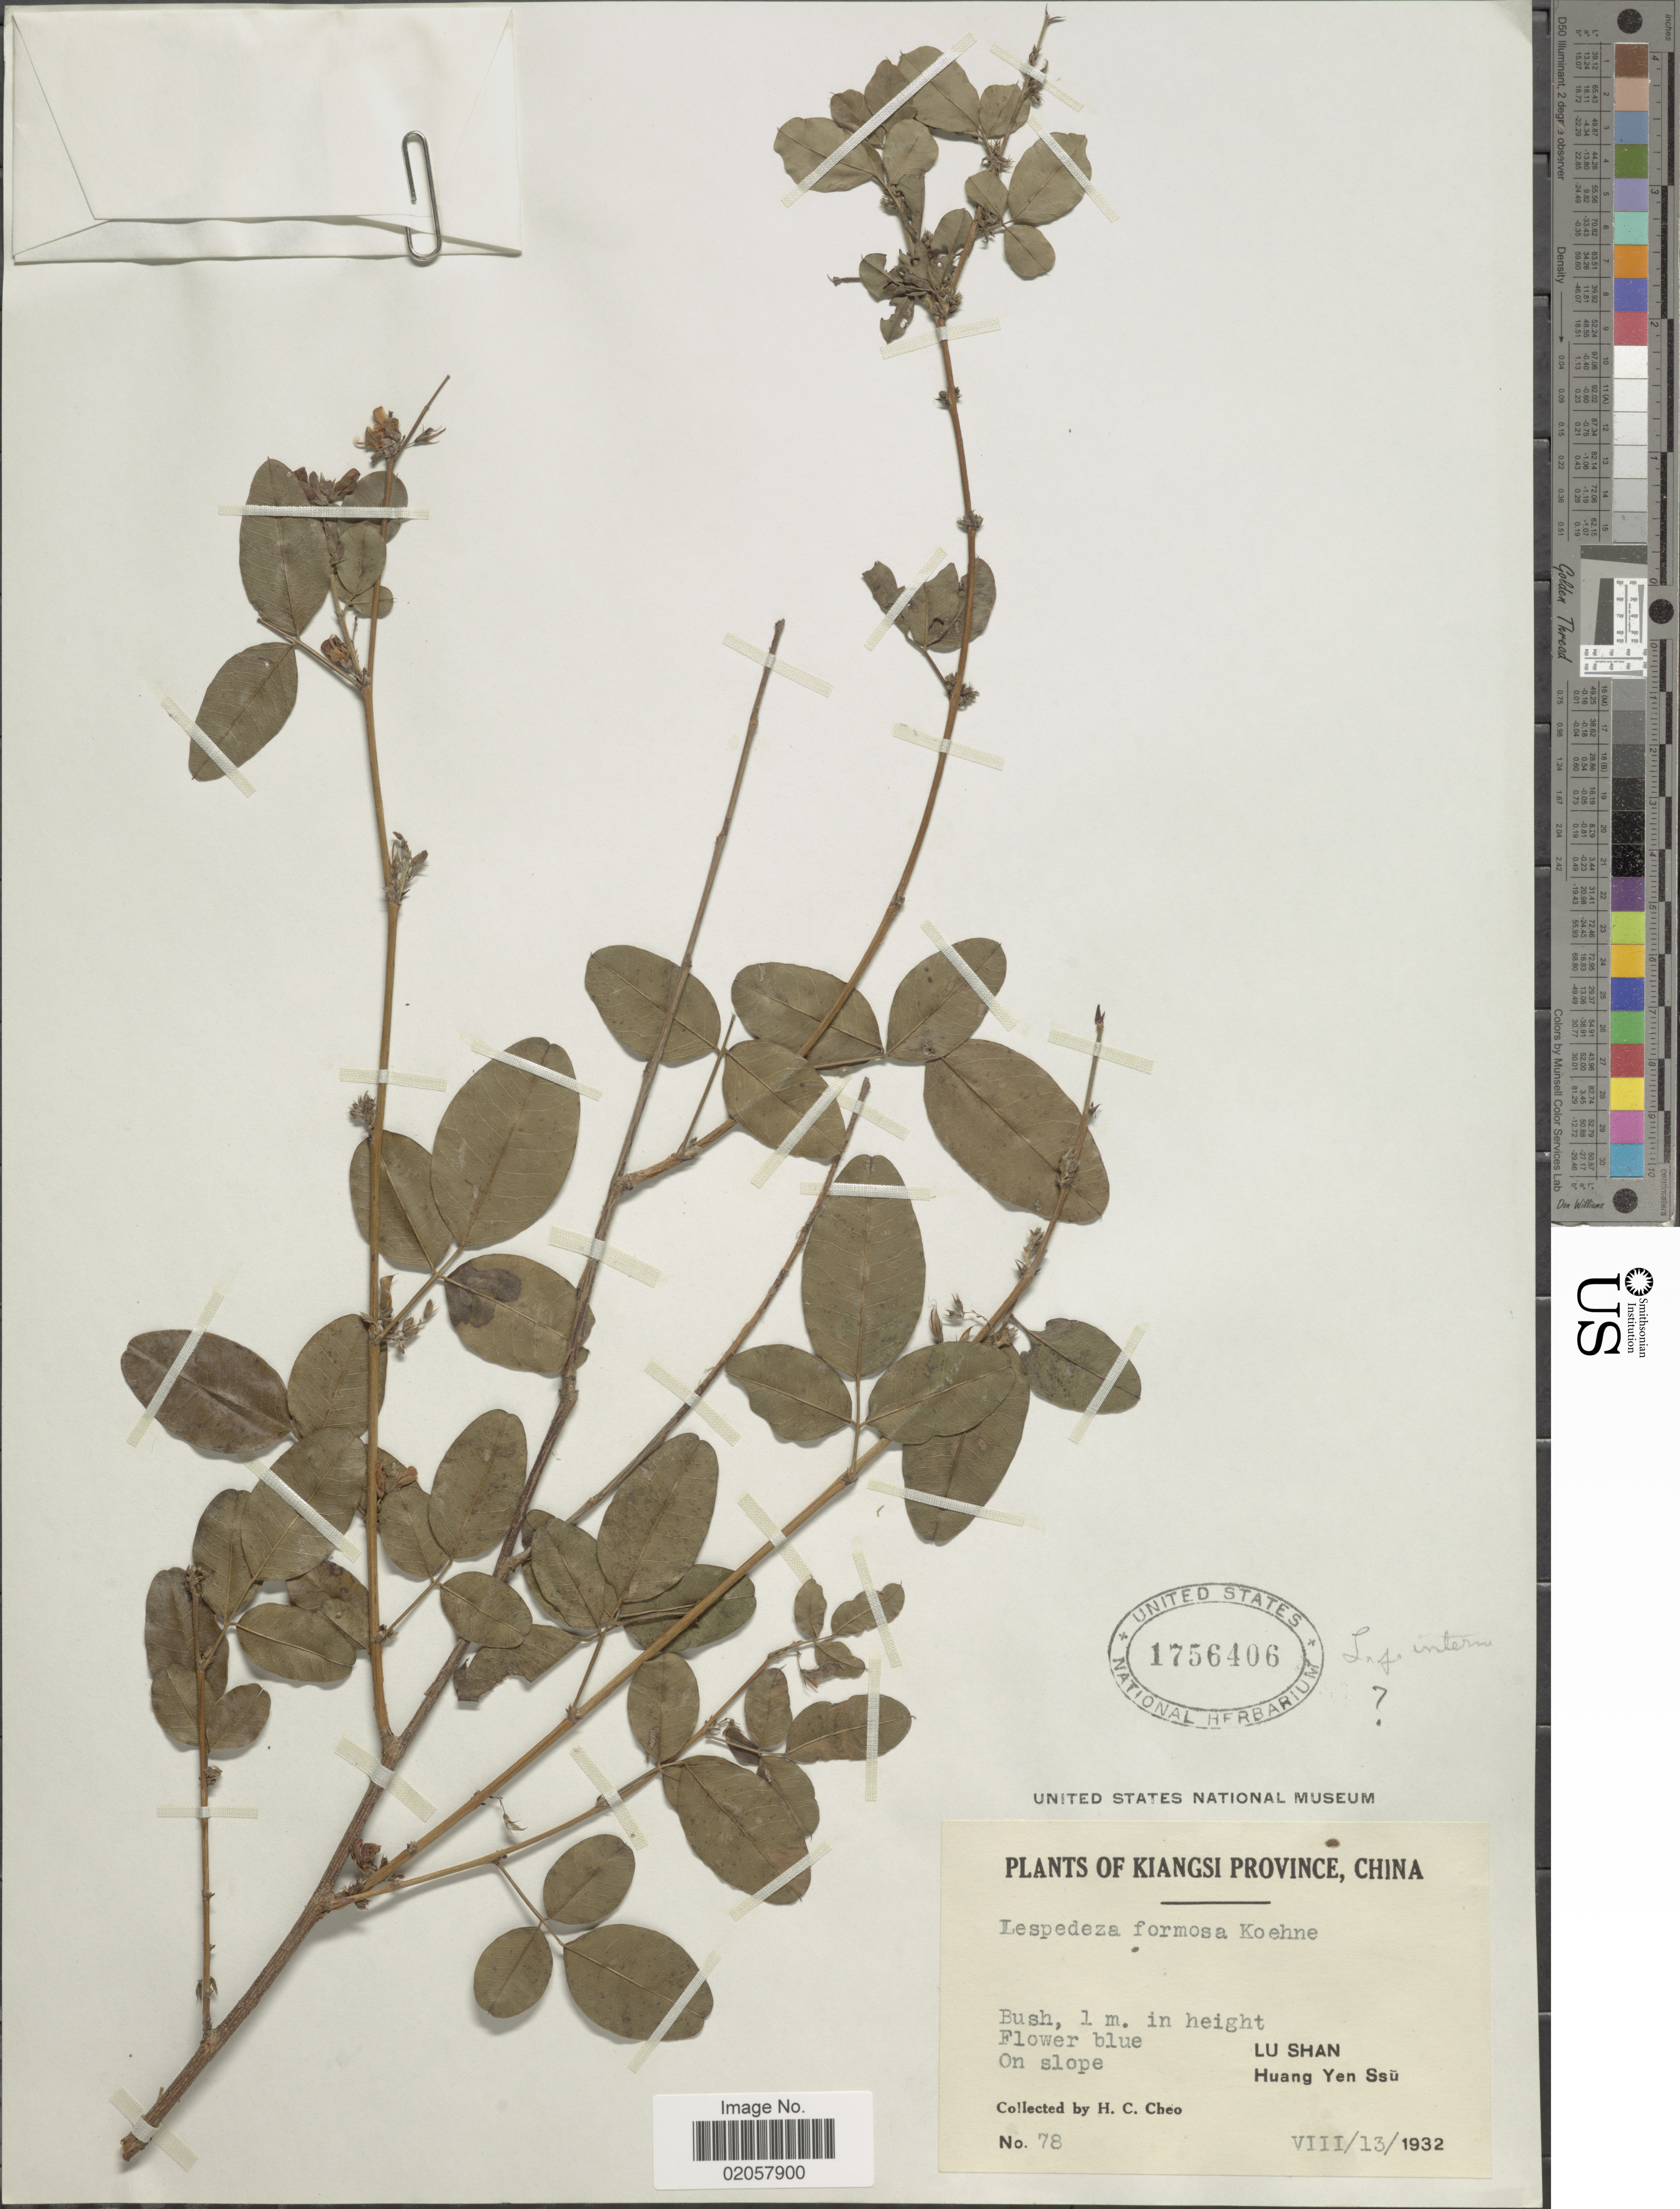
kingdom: Plantae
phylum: Tracheophyta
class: Magnoliopsida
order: Fabales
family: Fabaceae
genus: Lespedeza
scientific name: Lespedeza formosa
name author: (Vogel) Koehne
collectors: H. Cheo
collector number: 78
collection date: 1932-08-13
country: China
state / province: Jiangxi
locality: Kiangsi, on slope, Lu Shan, Huang Yen Ssu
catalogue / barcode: US 1756406